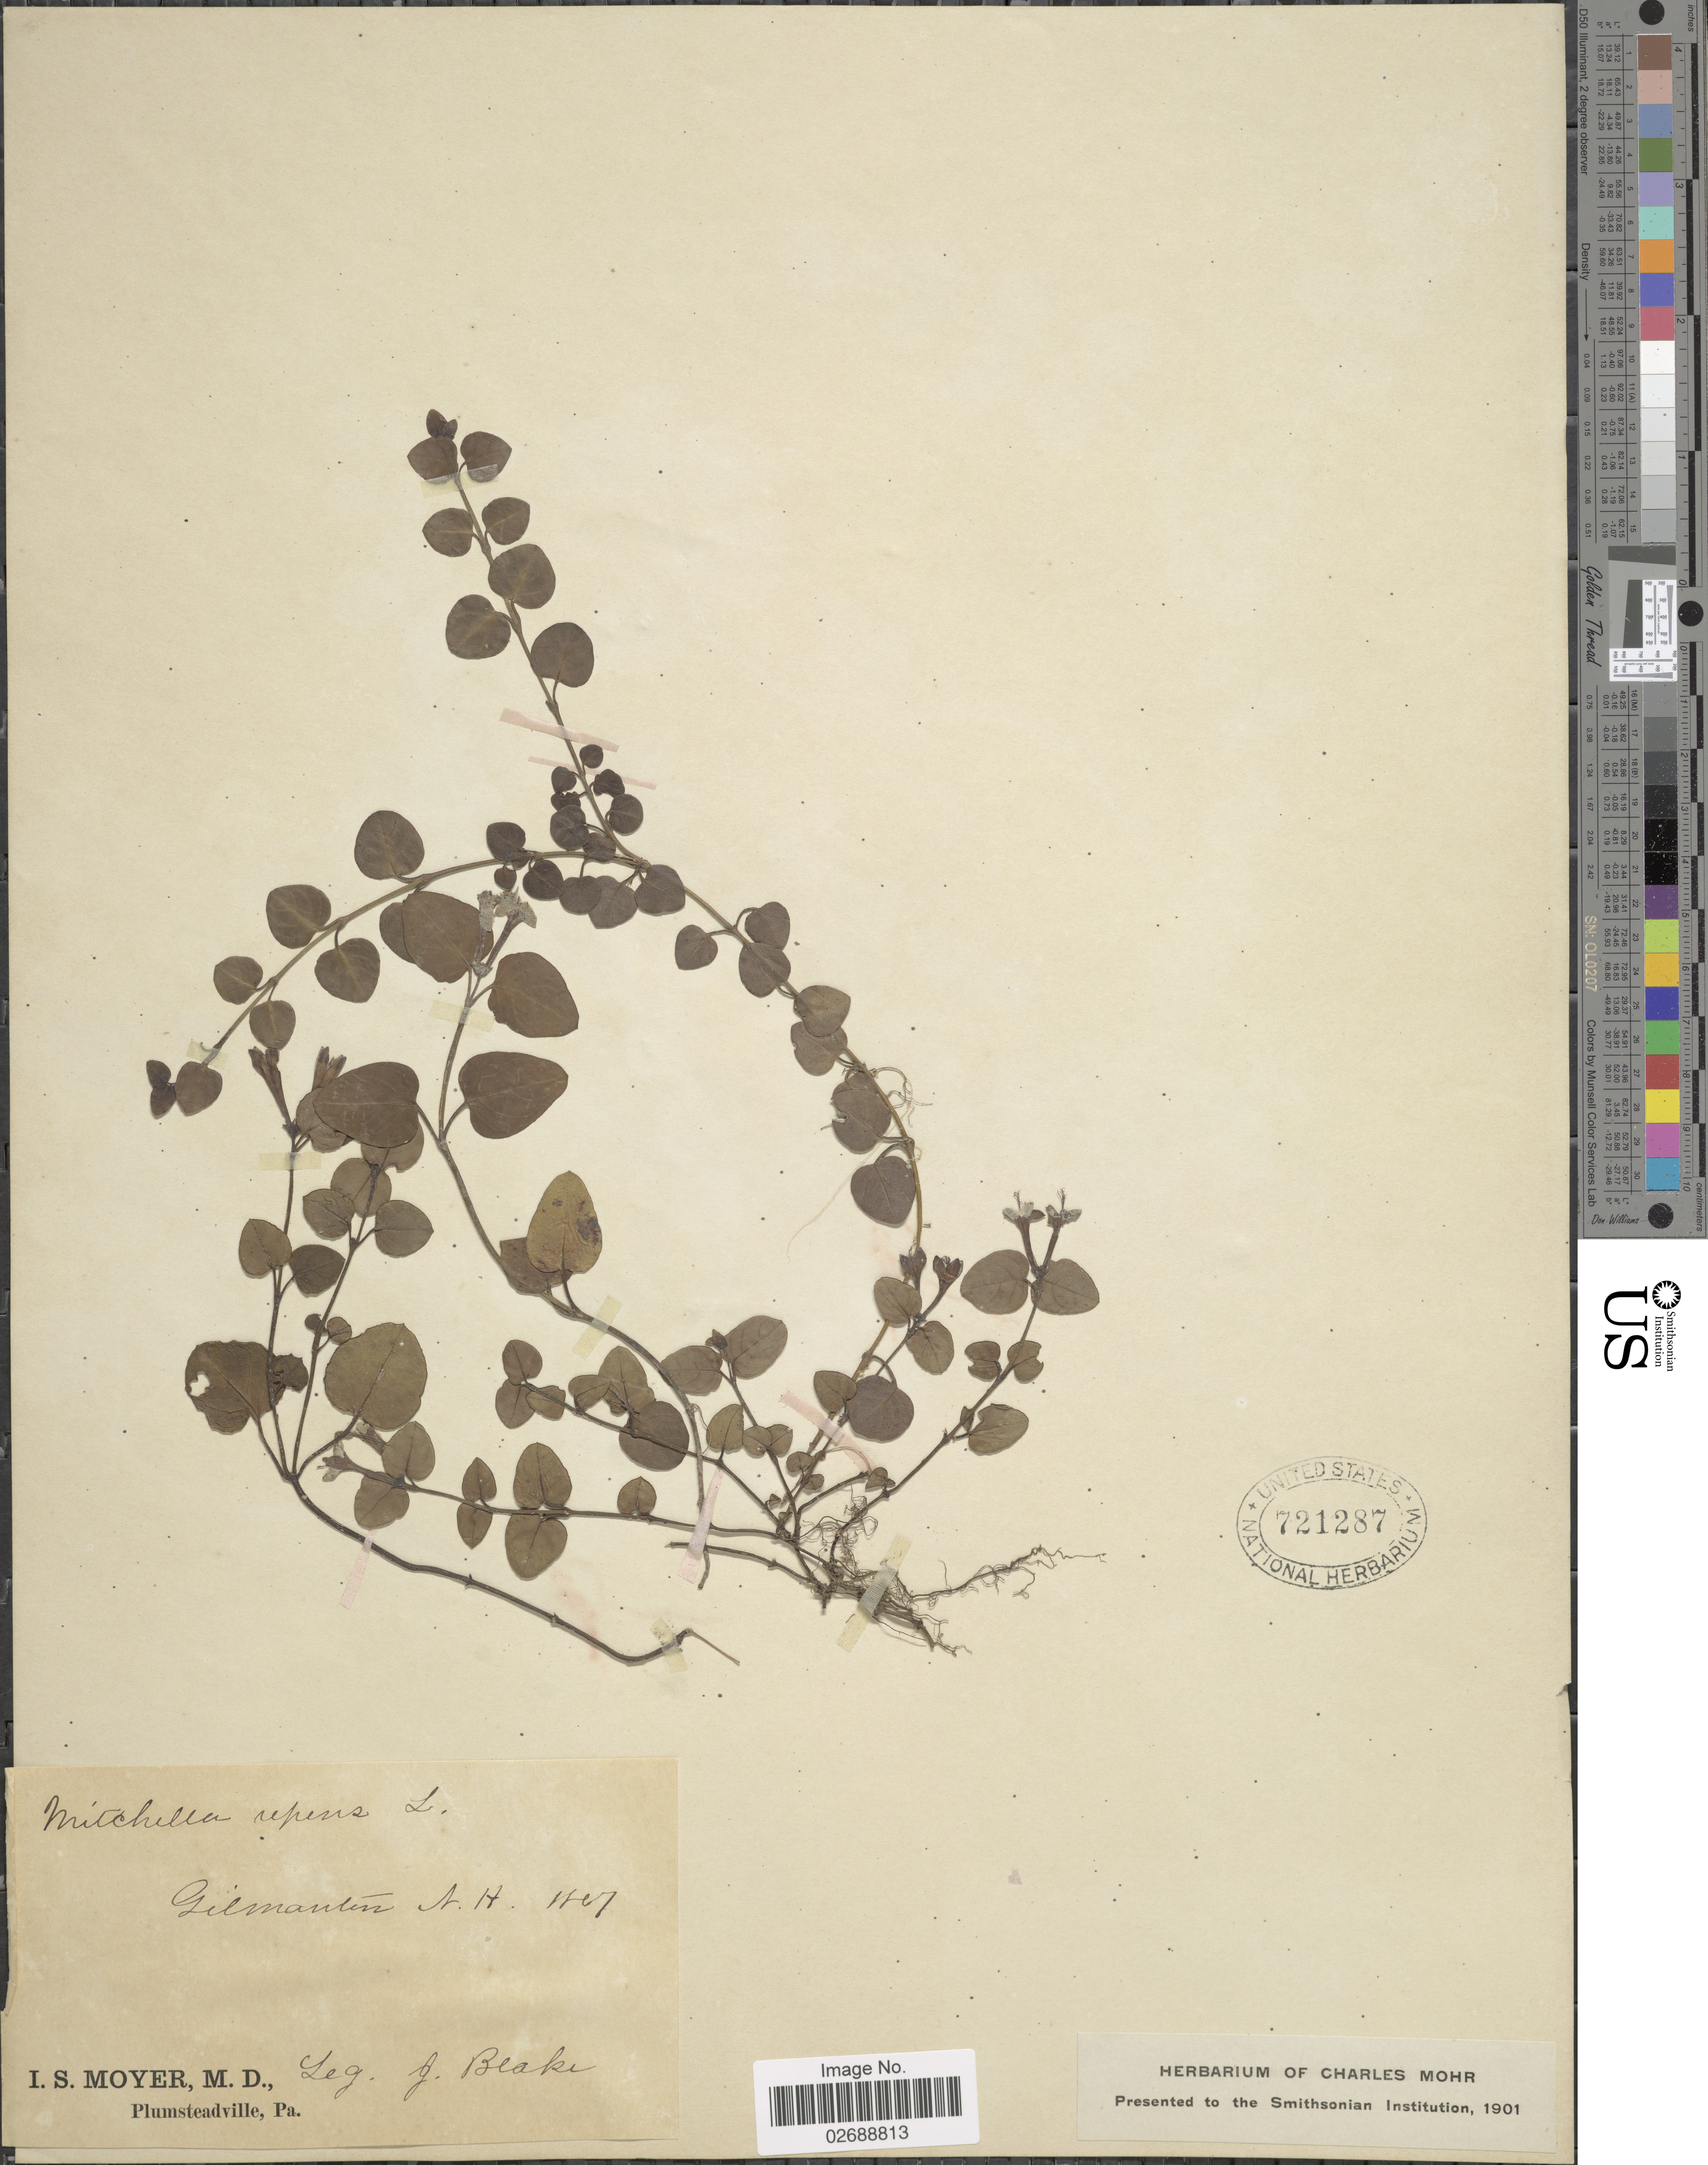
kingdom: Plantae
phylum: Tracheophyta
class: Magnoliopsida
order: Gentianales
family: Rubiaceae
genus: Mitchella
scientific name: Mitchella repens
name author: L.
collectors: J. Blake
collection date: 1867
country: United States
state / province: New Hampshire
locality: Gilmanten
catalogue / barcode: US 721287